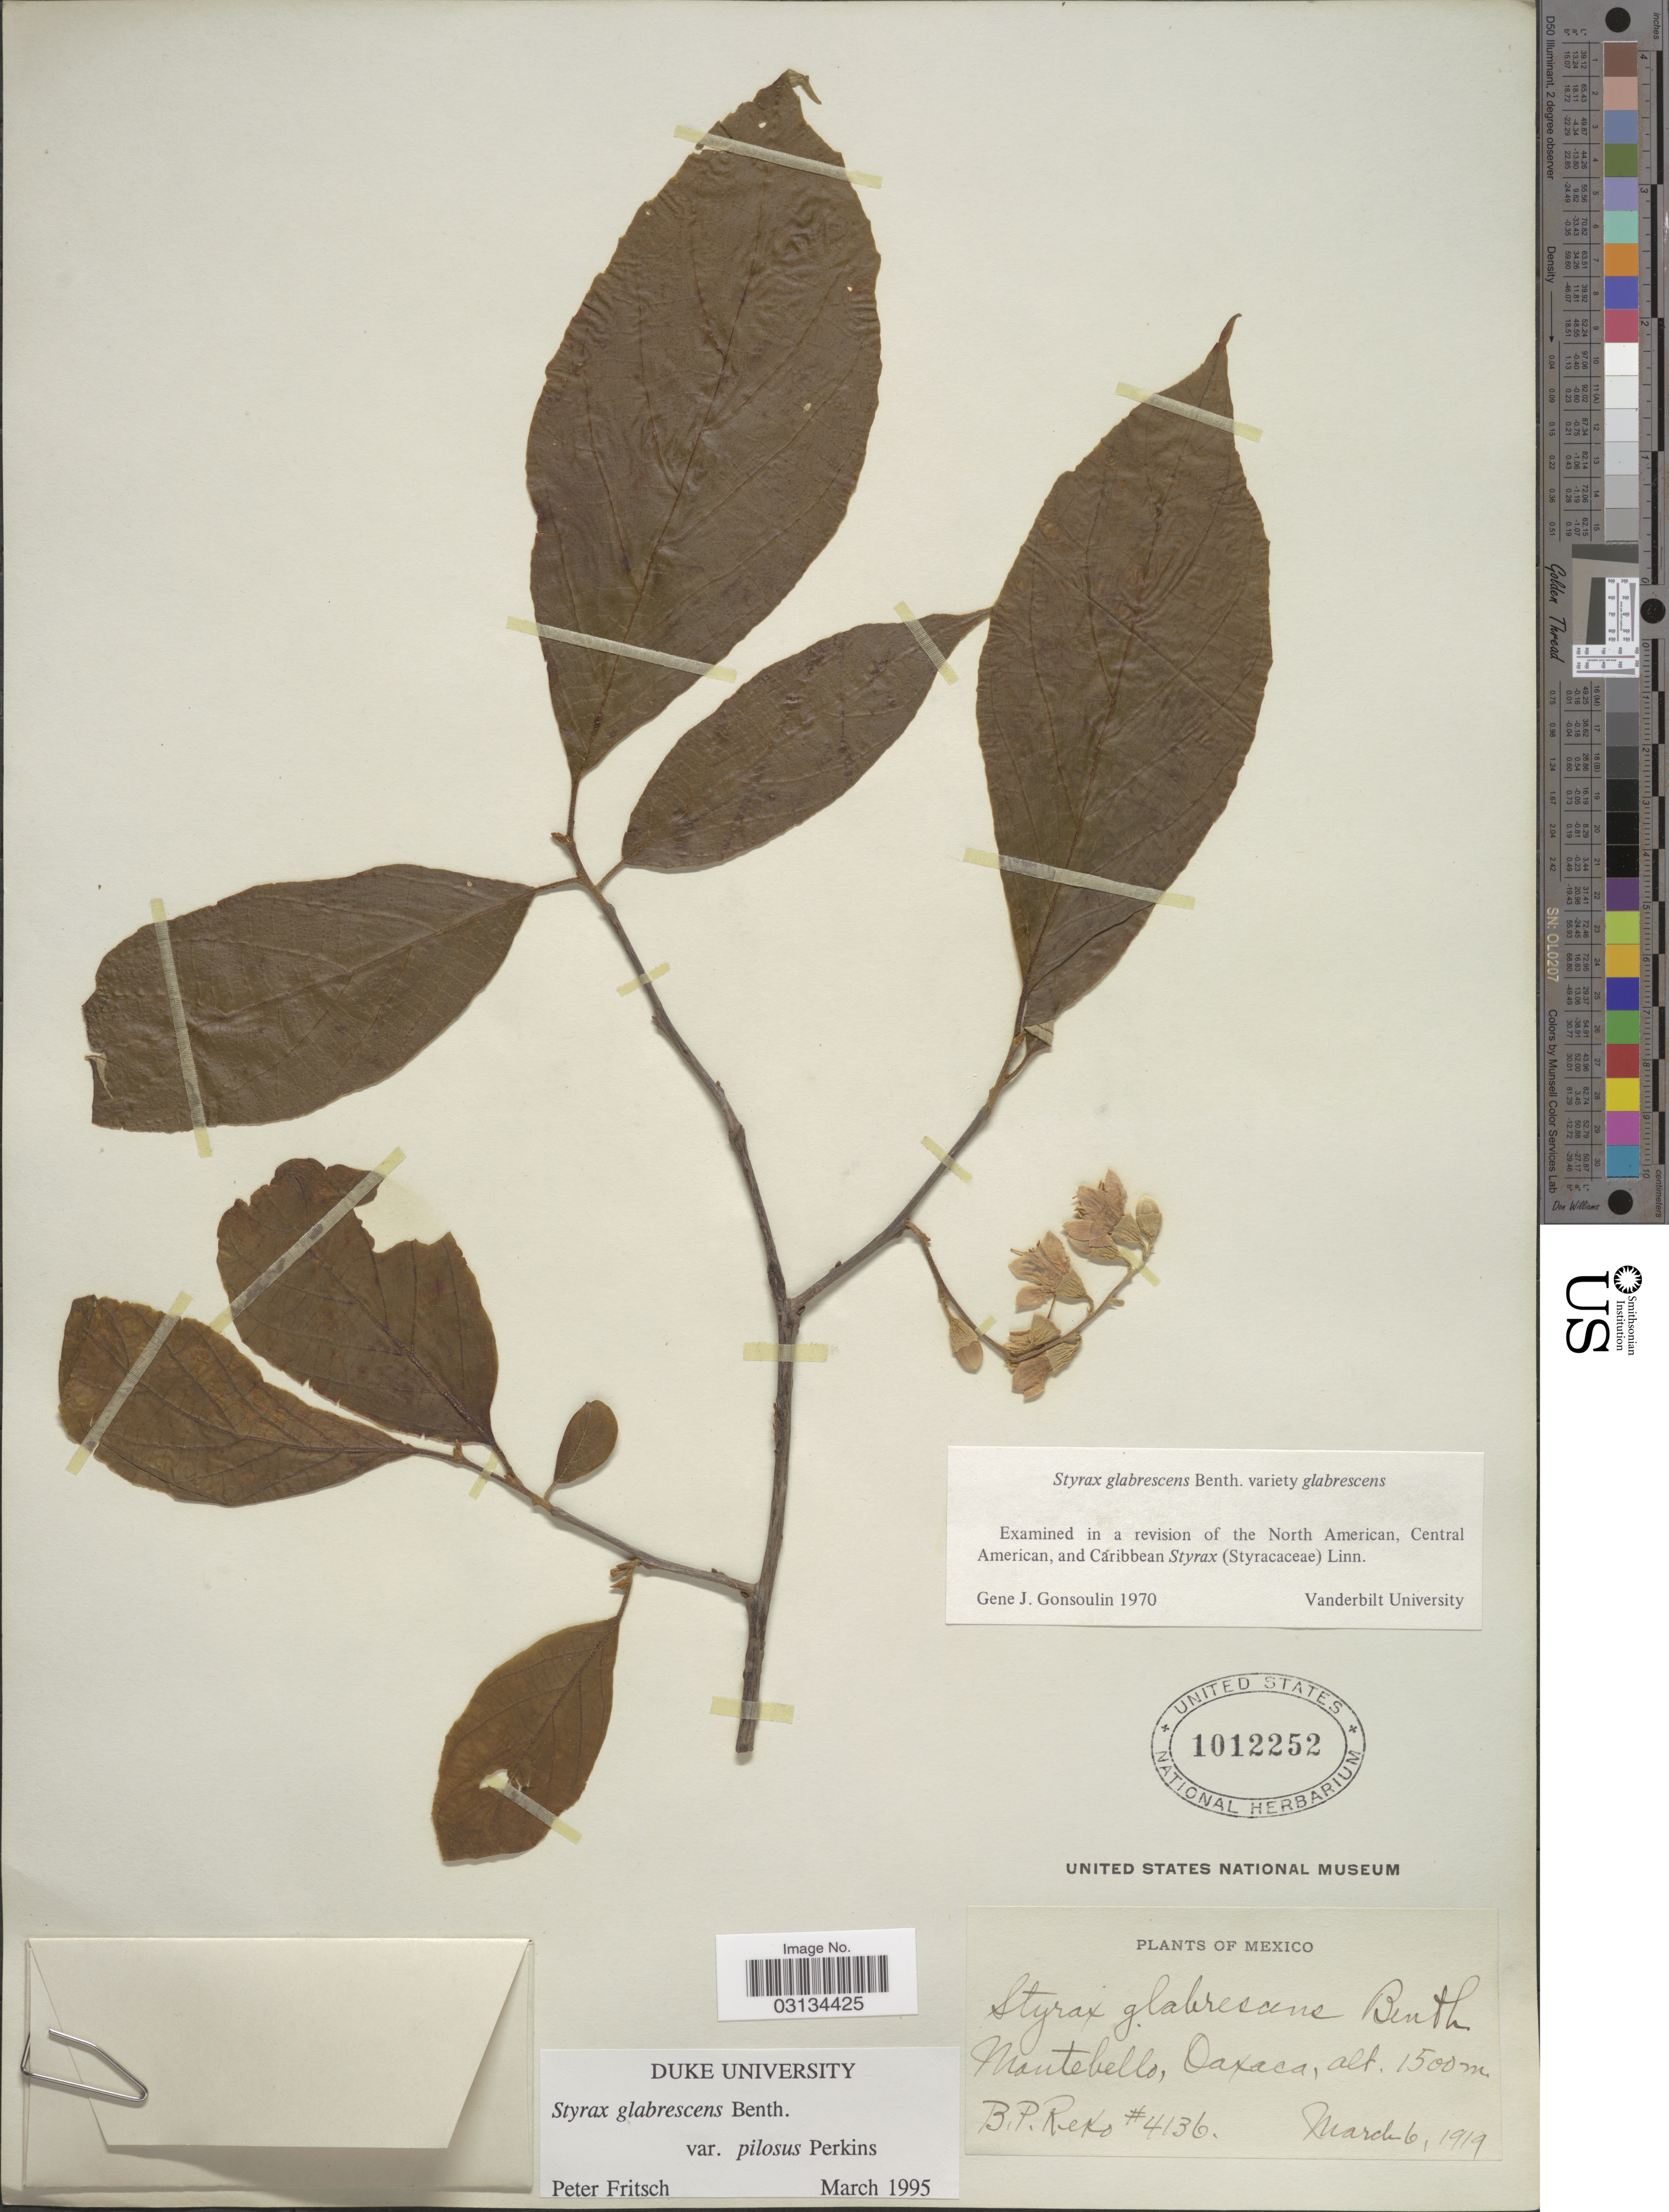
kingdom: Plantae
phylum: Tracheophyta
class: Magnoliopsida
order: Ericales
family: Styracaceae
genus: Styrax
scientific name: Styrax glabrescens var. pilosus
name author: Perkins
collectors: B. P. Reko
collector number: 4136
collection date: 1919-03-06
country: Mexico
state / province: Oaxaca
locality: Montebello.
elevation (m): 1500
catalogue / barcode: US 1012252